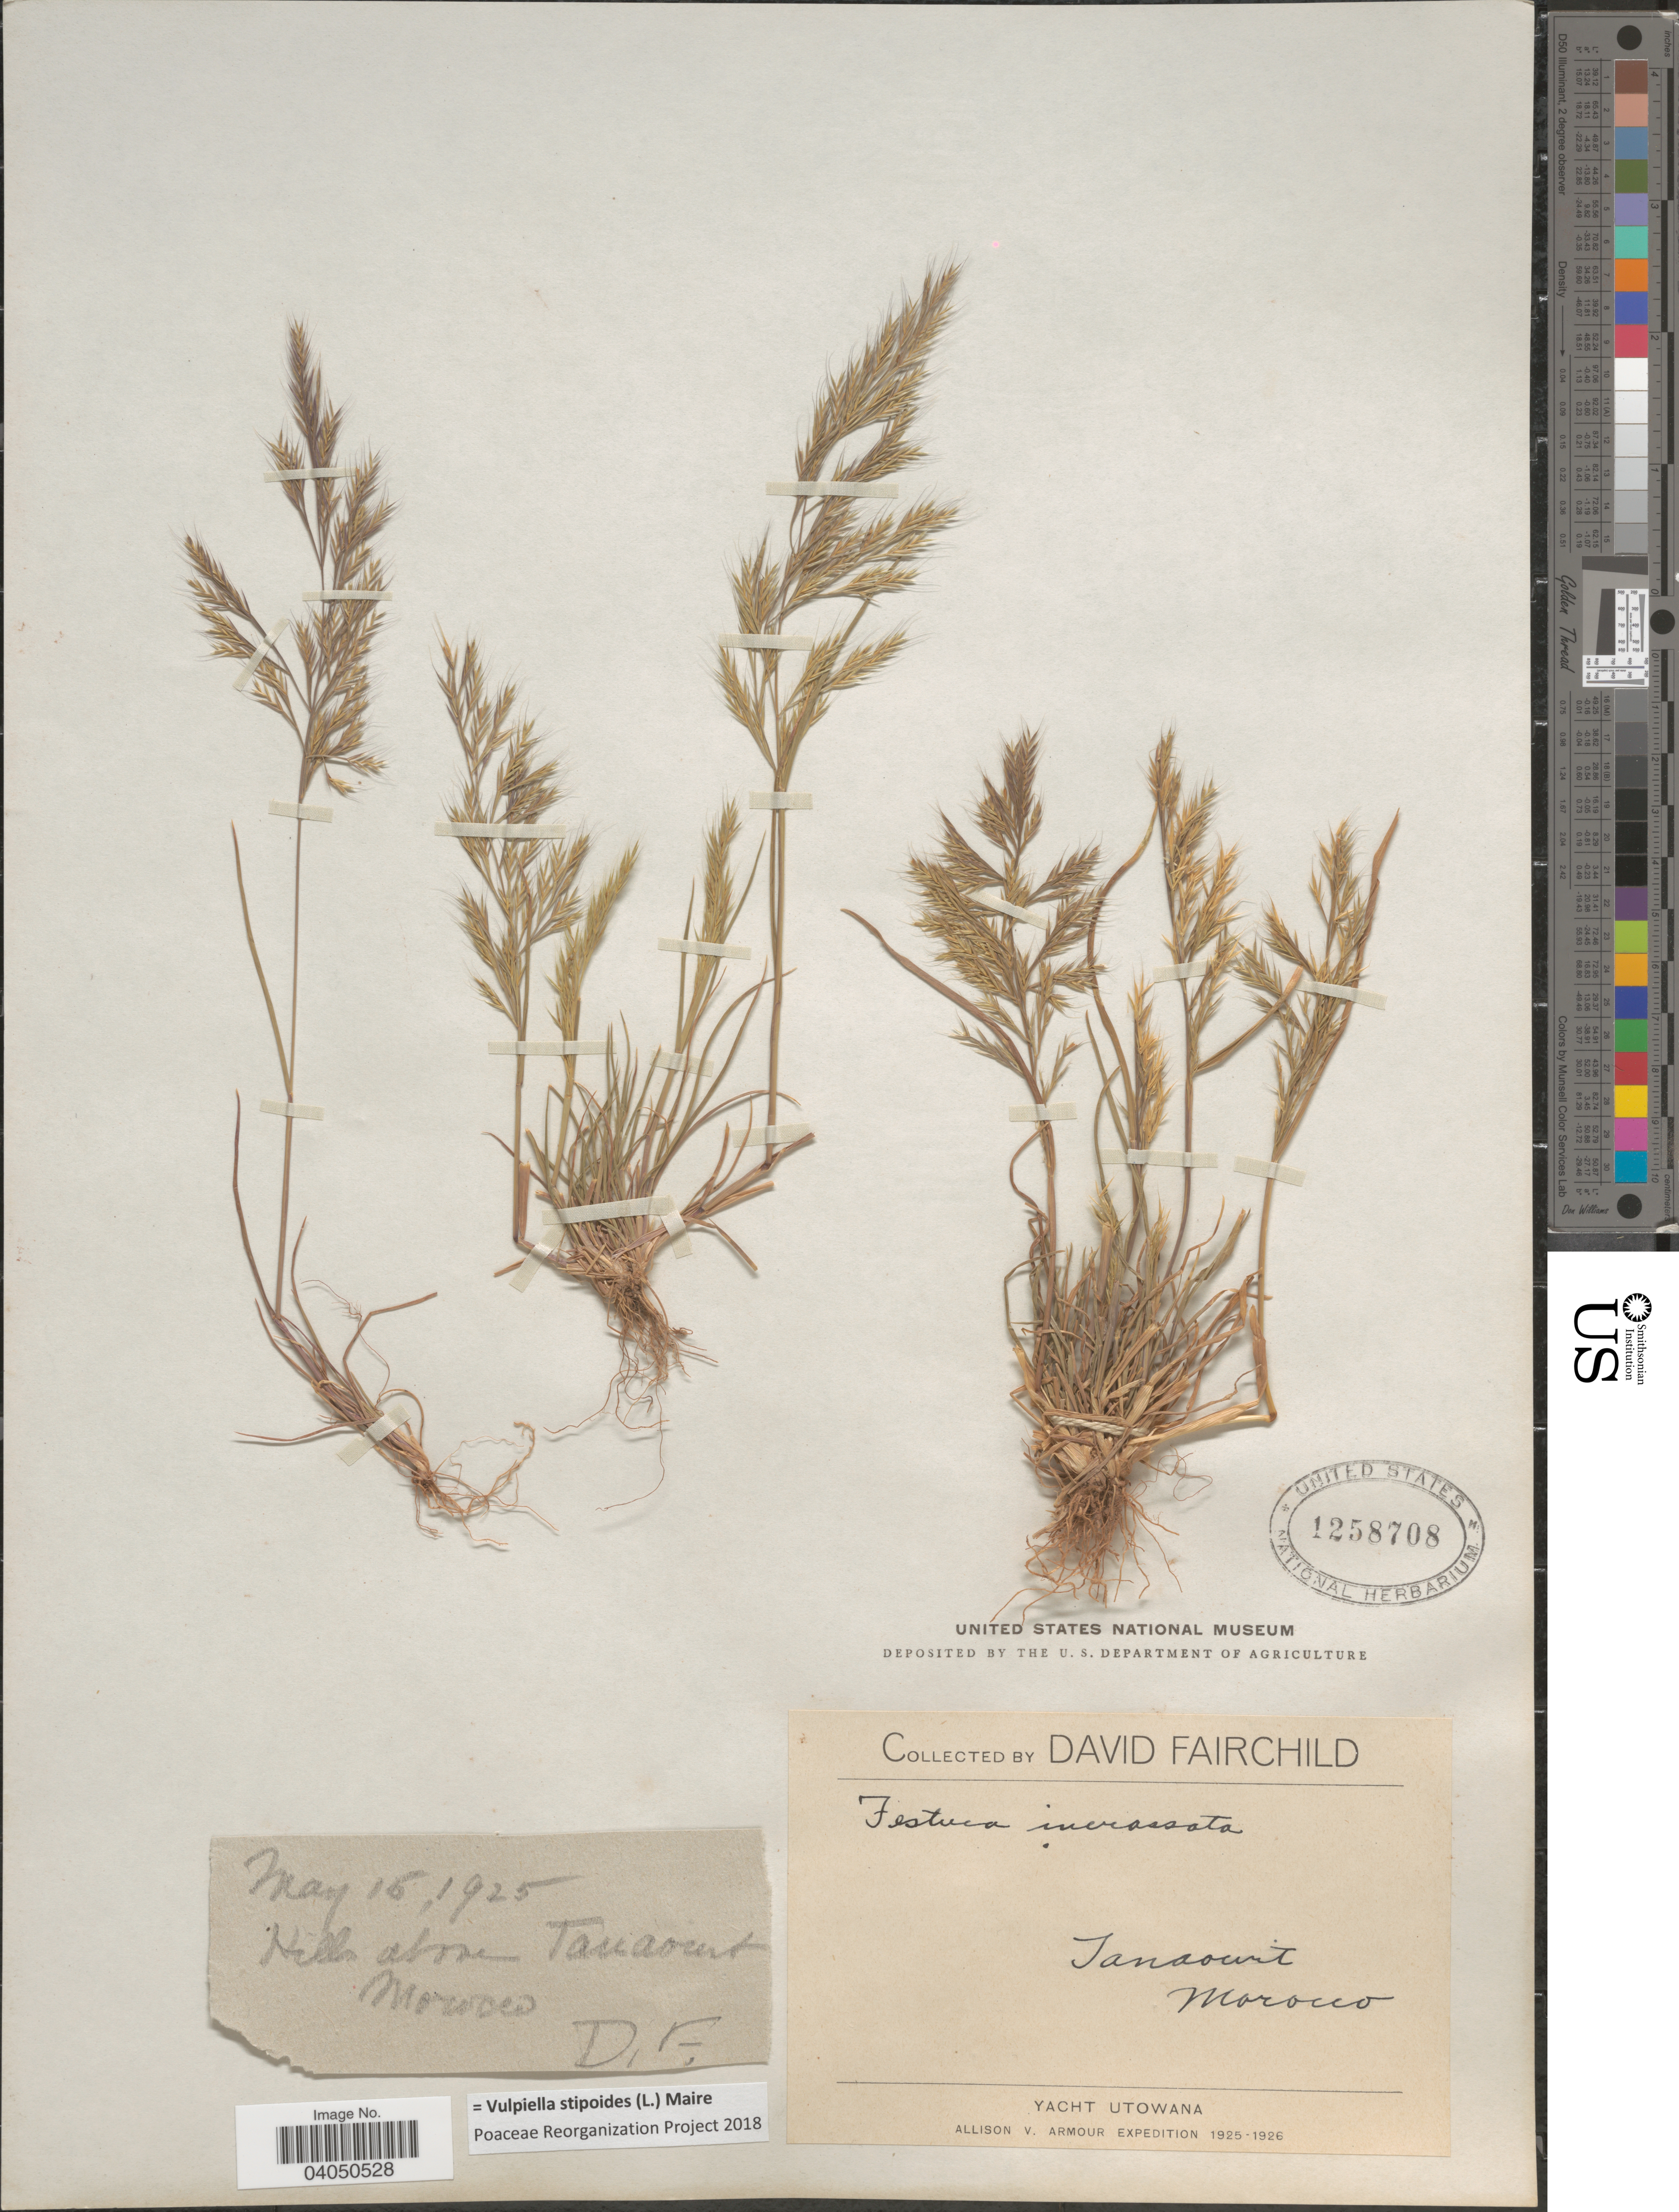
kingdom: Plantae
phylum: Tracheophyta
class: Liliopsida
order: Poales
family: Poaceae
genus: Vulpiella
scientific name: Vulpiella stipoides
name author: (L.) Maire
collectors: D. Fairchild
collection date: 1925-05-15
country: Morocco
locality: Hills above Tanaourt.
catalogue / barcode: US 1258708